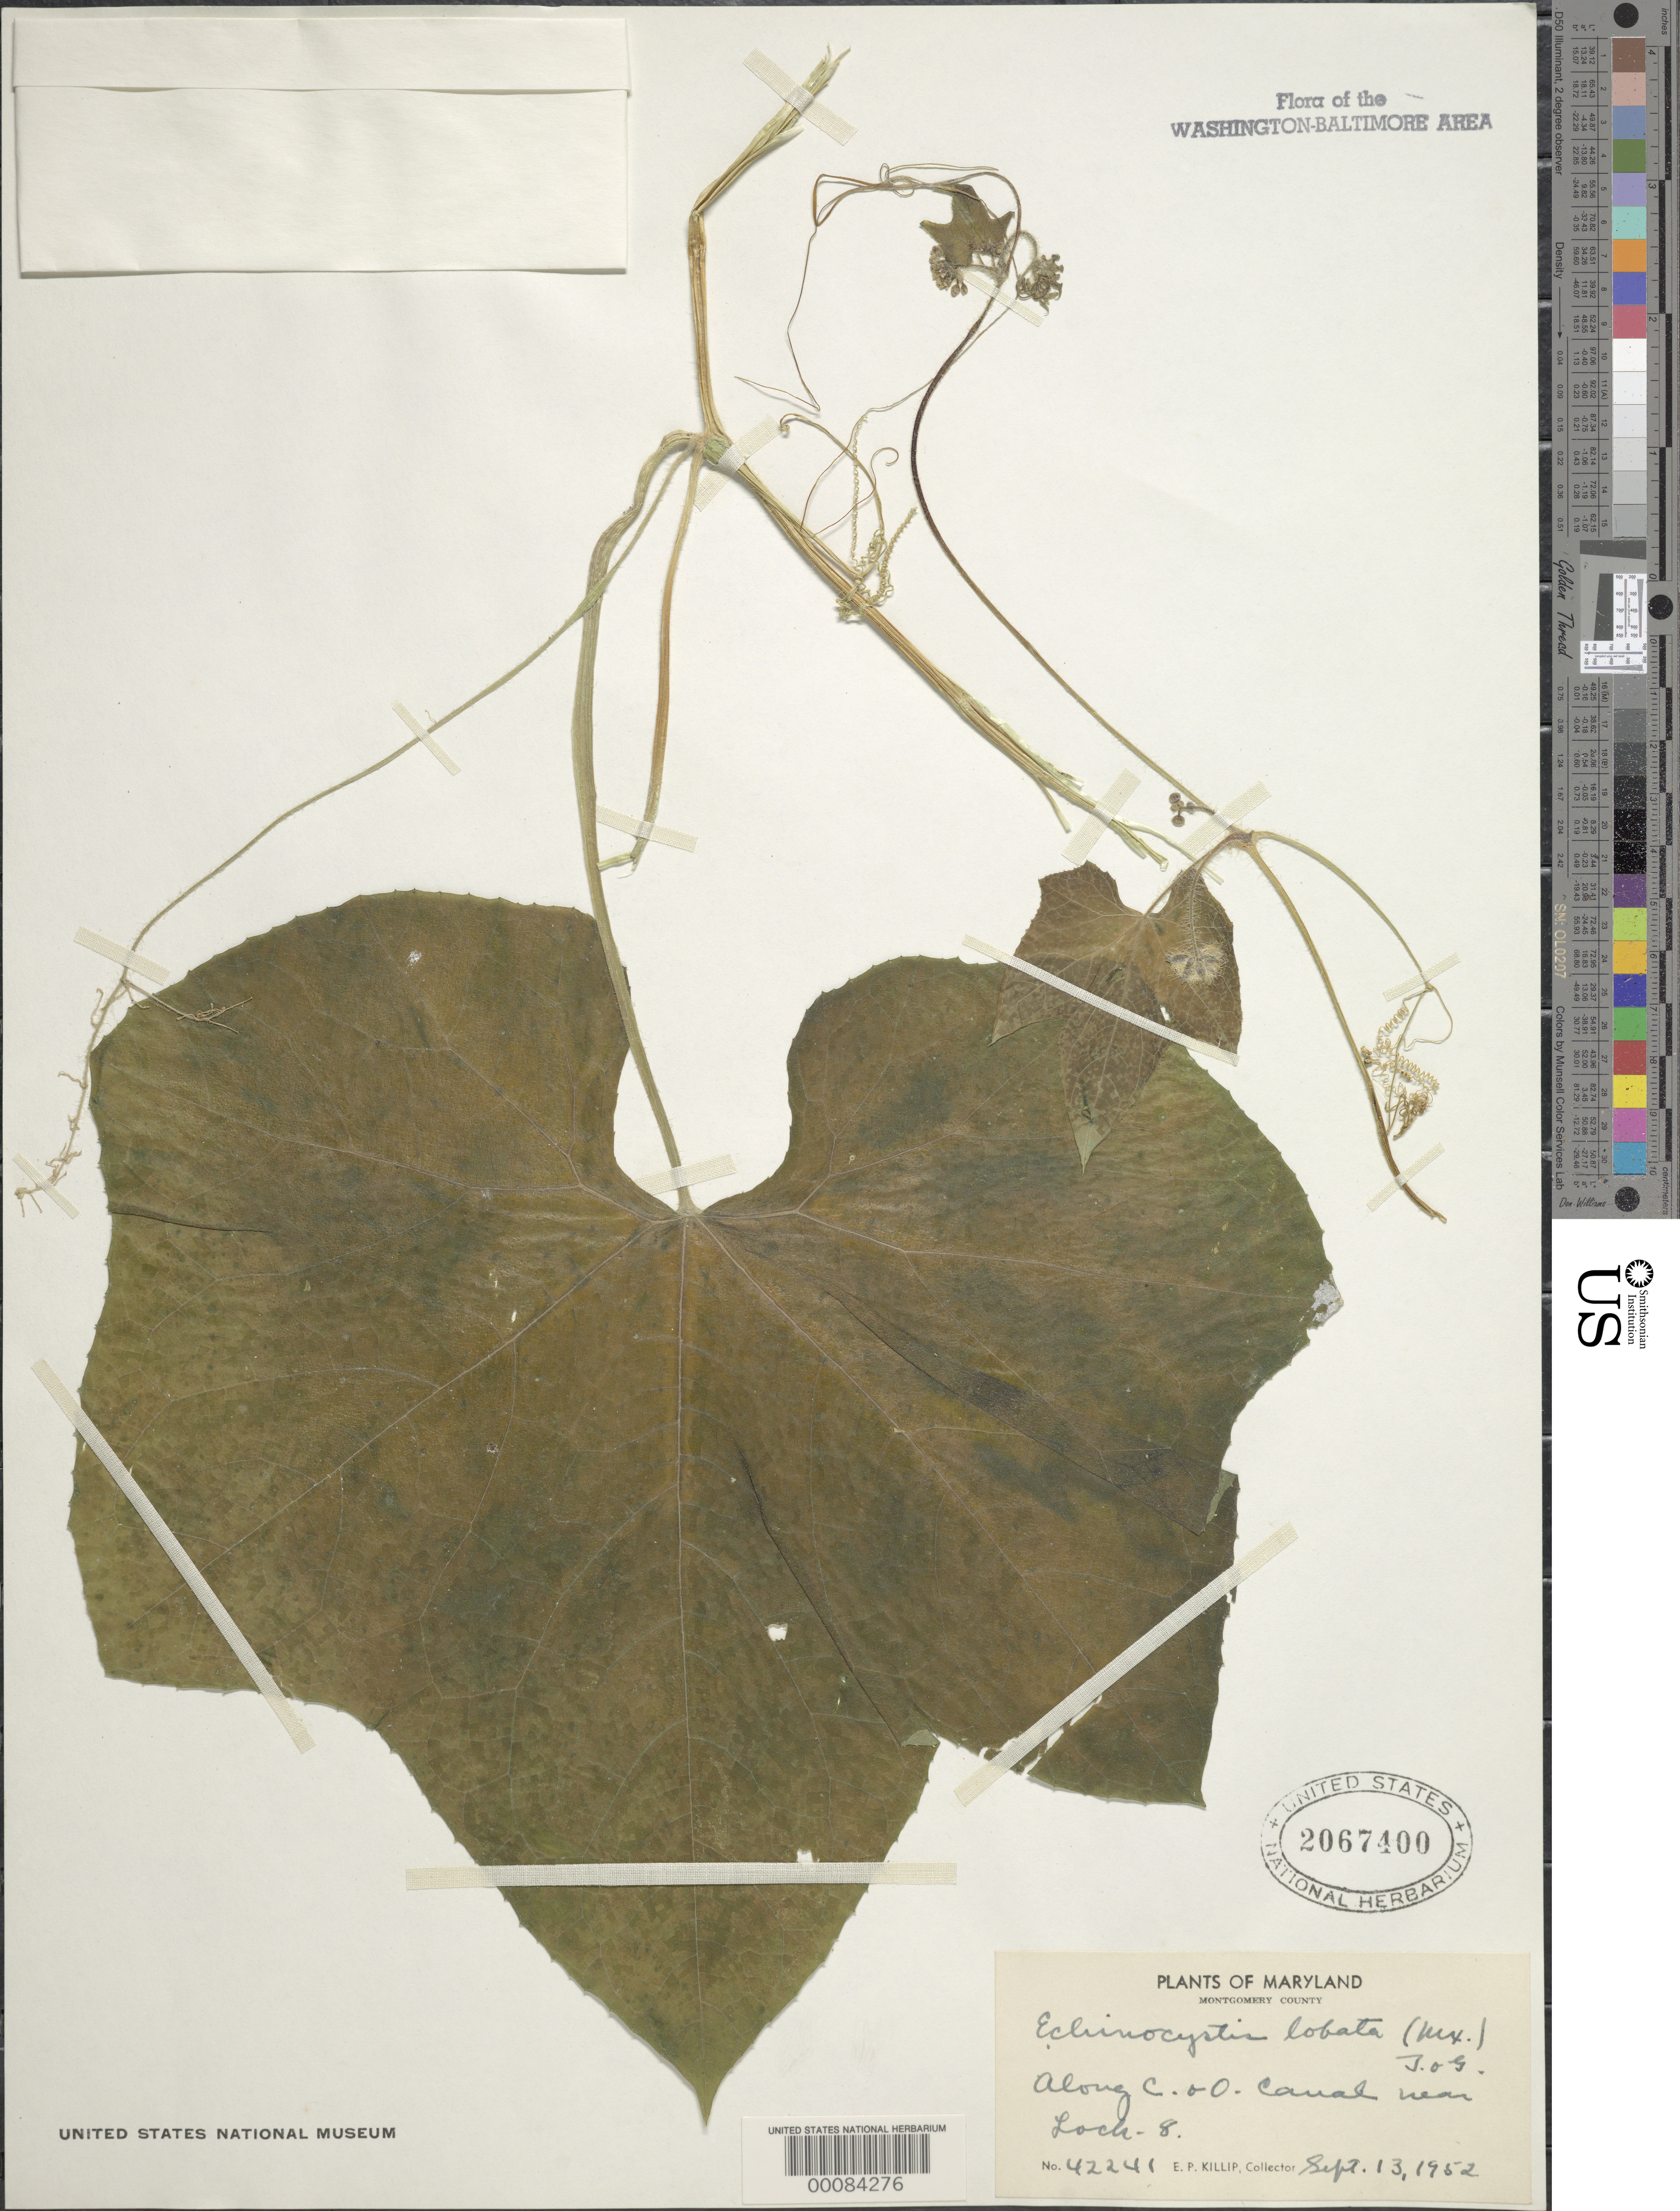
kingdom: Plantae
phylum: Tracheophyta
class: Magnoliopsida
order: Cucurbitales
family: Cucurbitaceae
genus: Echinocystis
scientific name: Echinocystis lobata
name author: (Michx.) Torr. & A. Gray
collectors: E. P. Killip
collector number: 42241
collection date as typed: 13 Sep 1952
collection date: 1952-09-13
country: United States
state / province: Maryland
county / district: Montgomery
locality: Along C & O Canal near Lock 8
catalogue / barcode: US 2067400